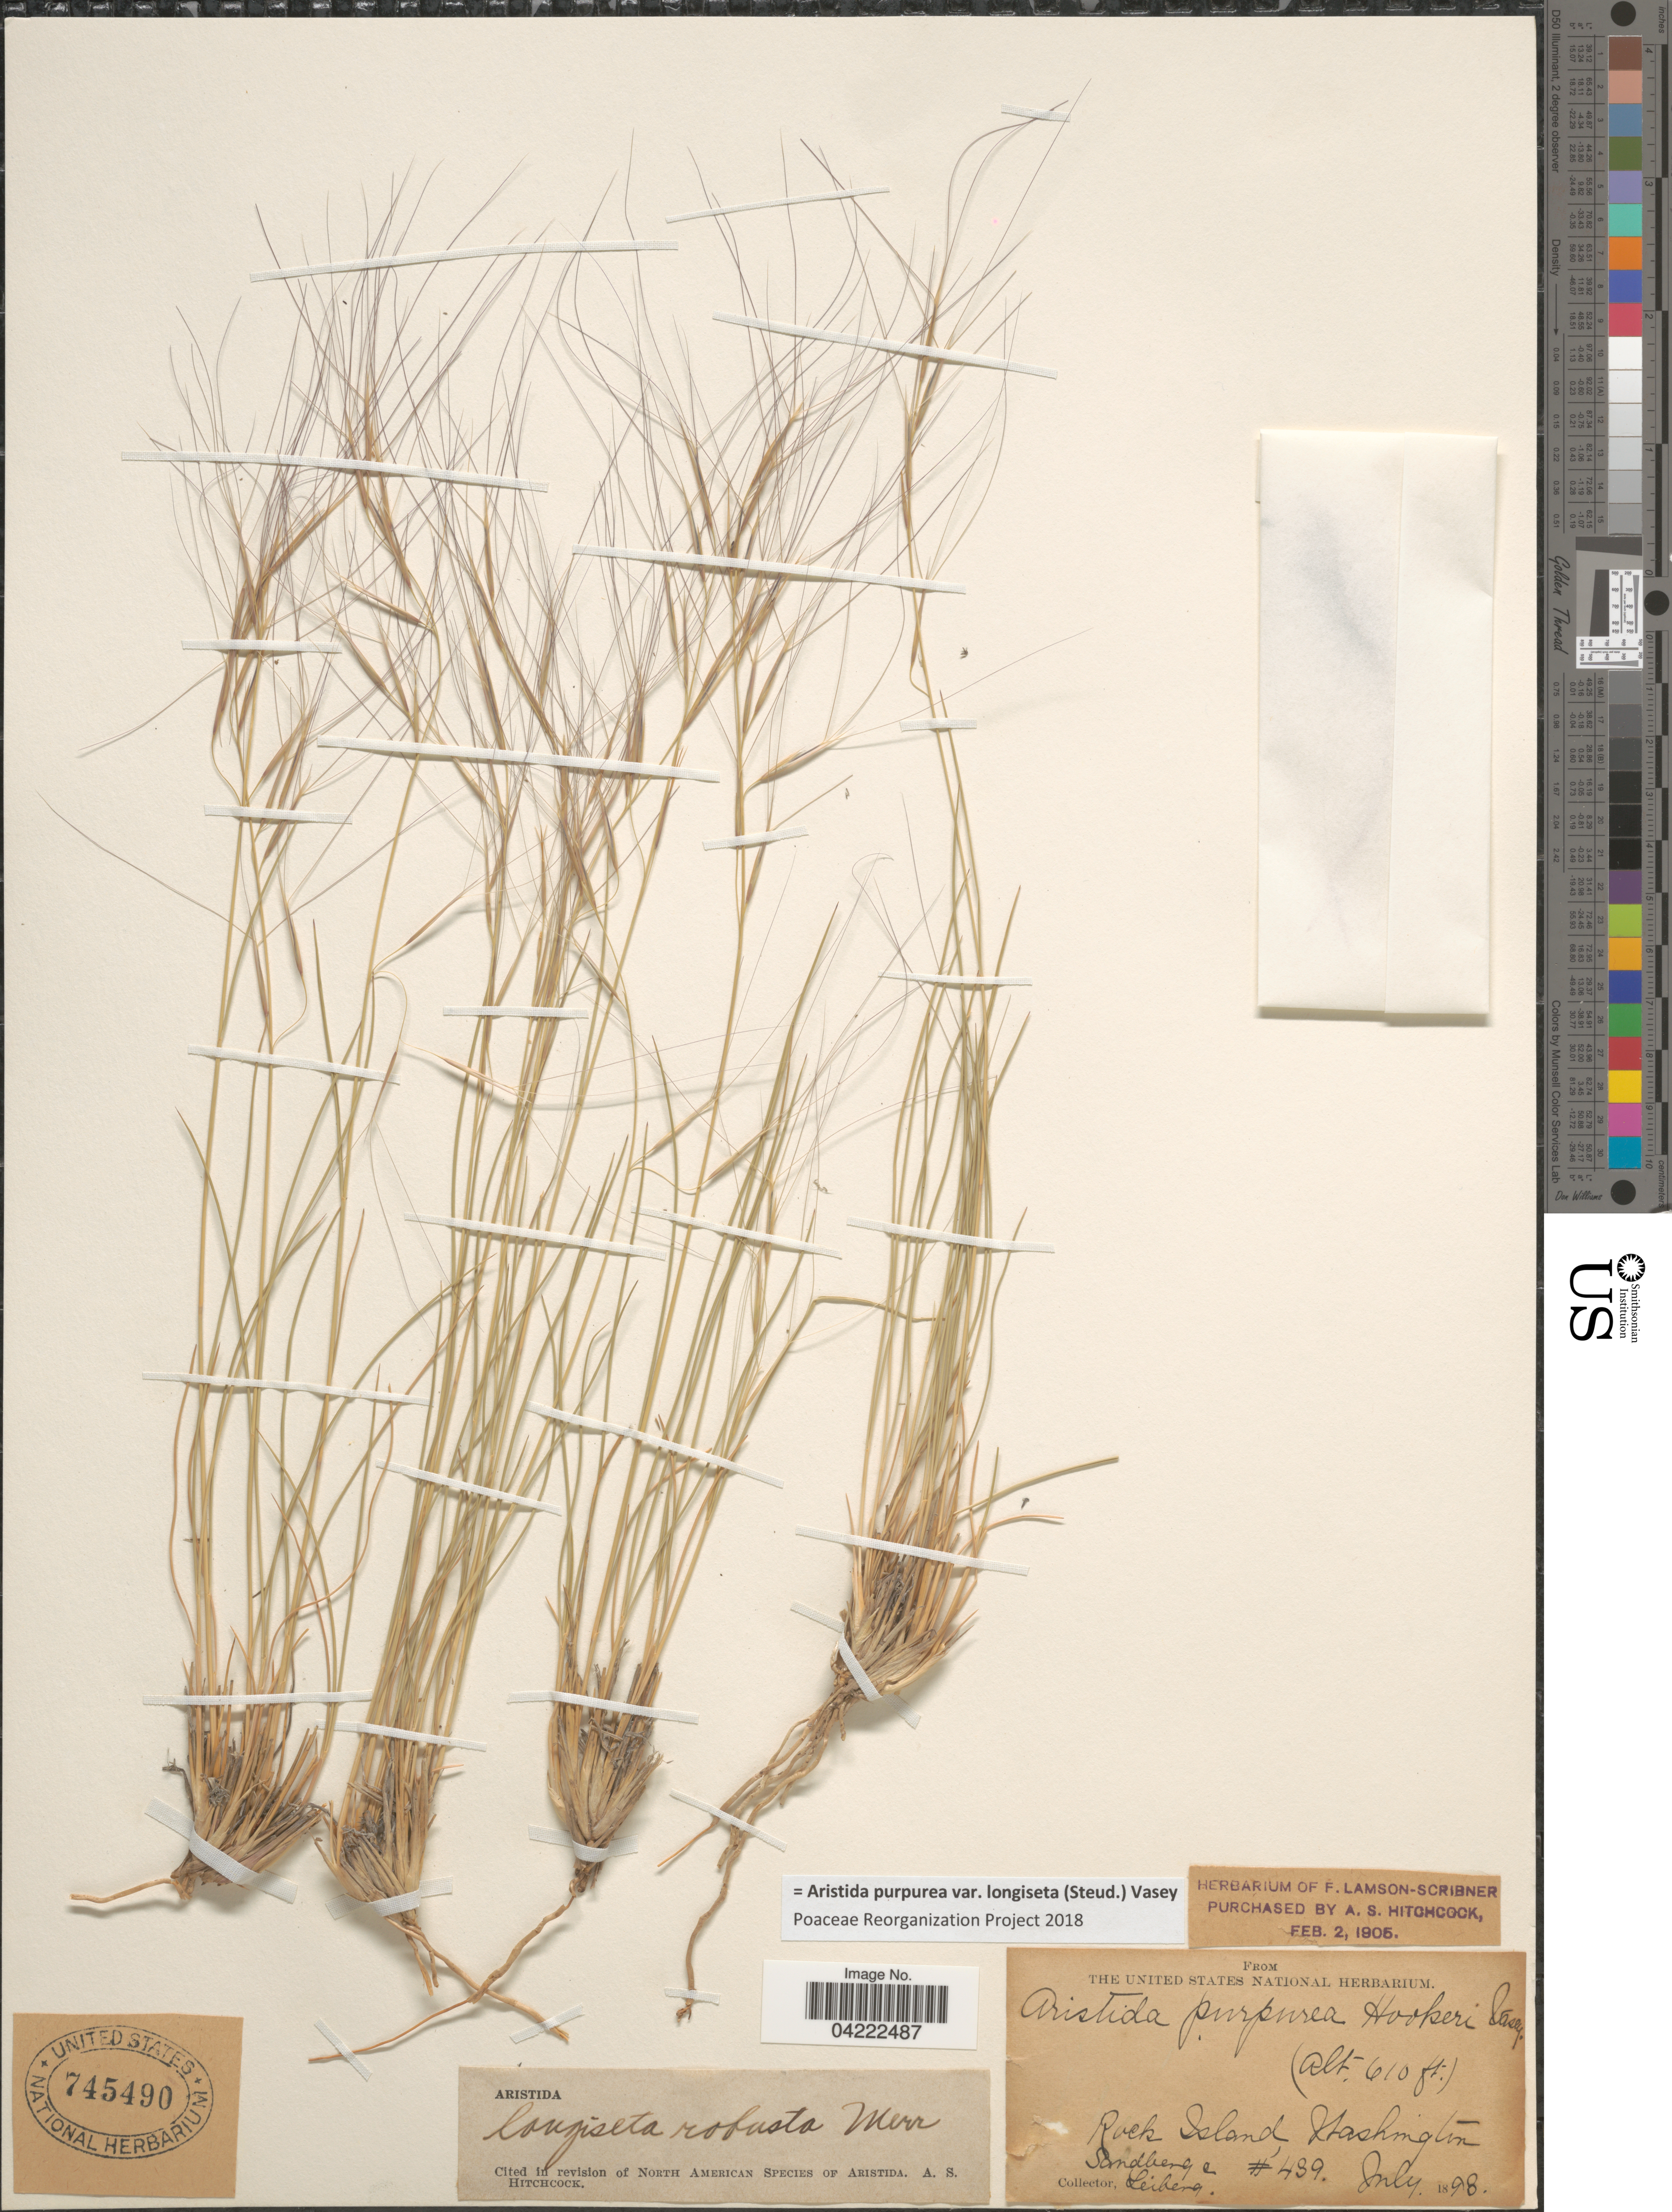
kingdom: Plantae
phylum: Tracheophyta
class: Liliopsida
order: Poales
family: Poaceae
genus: Aristida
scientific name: Aristida purpurea var. longiseta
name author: (Steud.) Vasey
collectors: Sandberg & -. Leiberg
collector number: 439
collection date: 1898-07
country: United States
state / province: Washington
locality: Rock Island.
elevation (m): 186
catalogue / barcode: US 745490